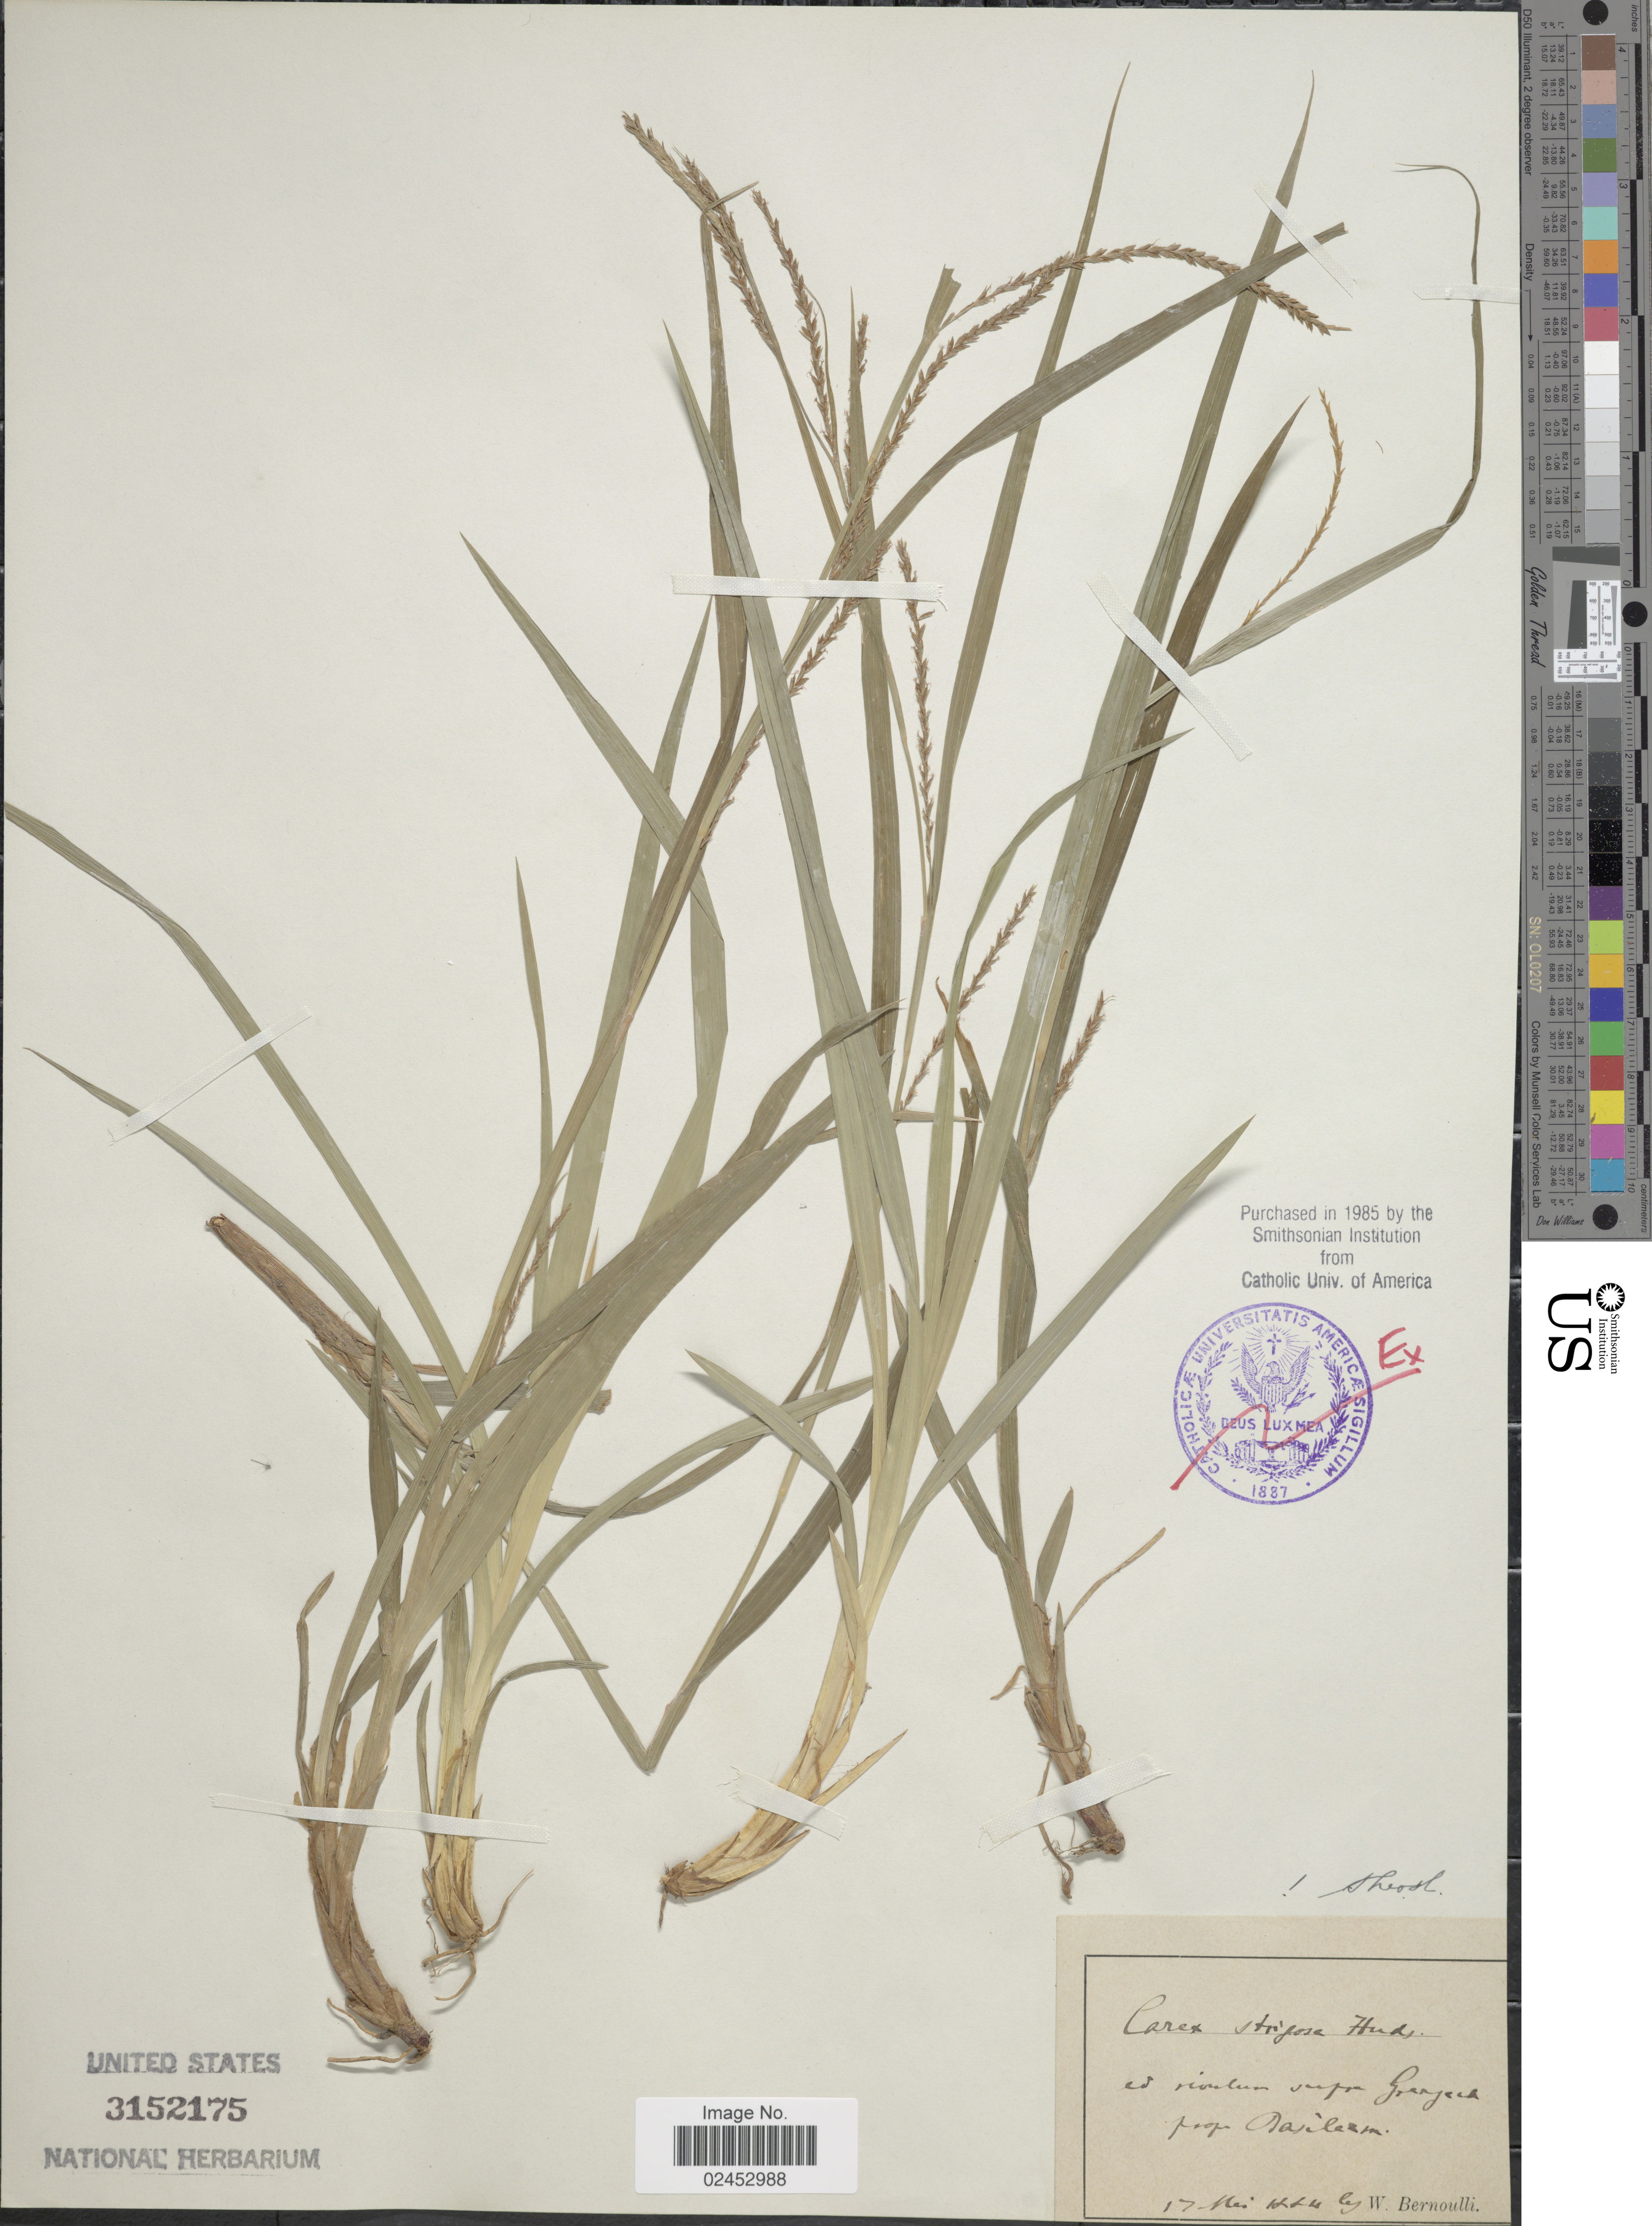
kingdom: Plantae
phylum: Tracheophyta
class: Liliopsida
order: Poales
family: Cyperaceae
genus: Carex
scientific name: Carex strigosa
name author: Huds.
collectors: W. Bernoulli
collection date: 1864-05-17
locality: Ad rivulum supra Grangeca prope Basilezia [interpreted]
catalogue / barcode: US 3152175